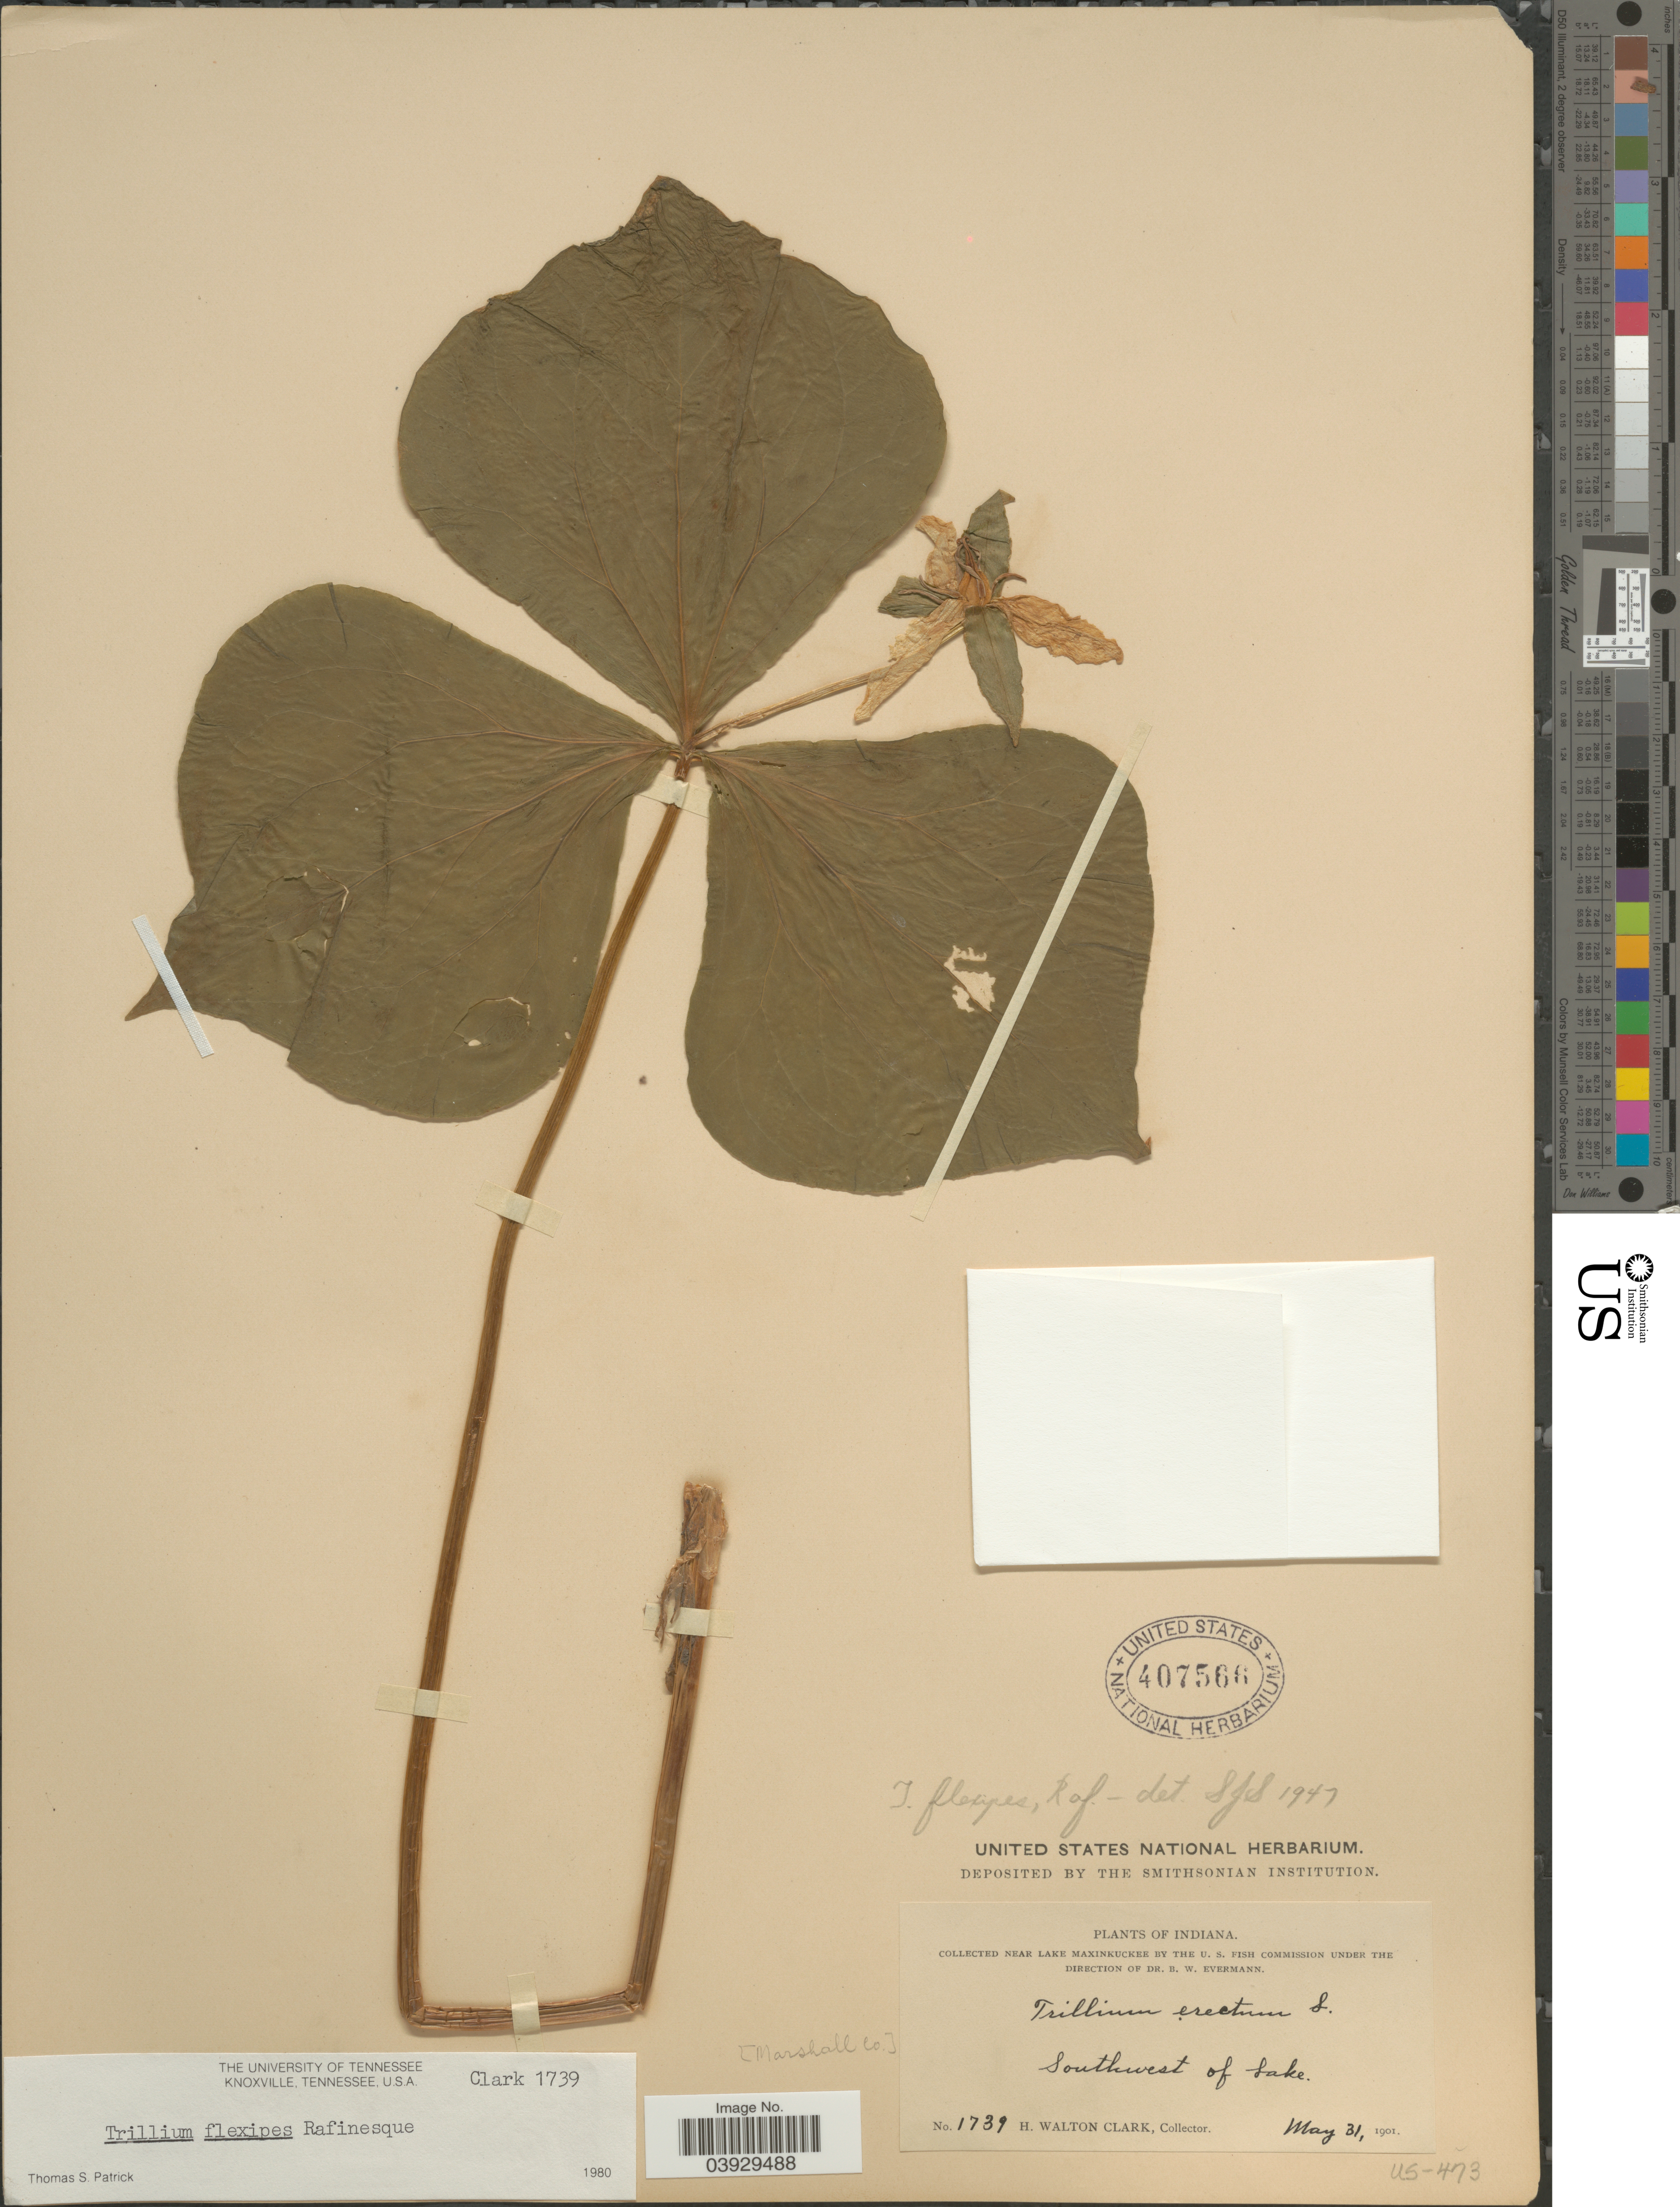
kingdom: Plantae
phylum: Tracheophyta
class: Liliopsida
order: Liliales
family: Melanthiaceae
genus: Trillium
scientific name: Trillium flexipes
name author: Raf.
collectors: H. W. Clark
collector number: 1739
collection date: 1901-05-31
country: United States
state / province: Indiana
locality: Near Lake Maxinkuckee. Marshall Co. Southwest of Lake.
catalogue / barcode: US 407566